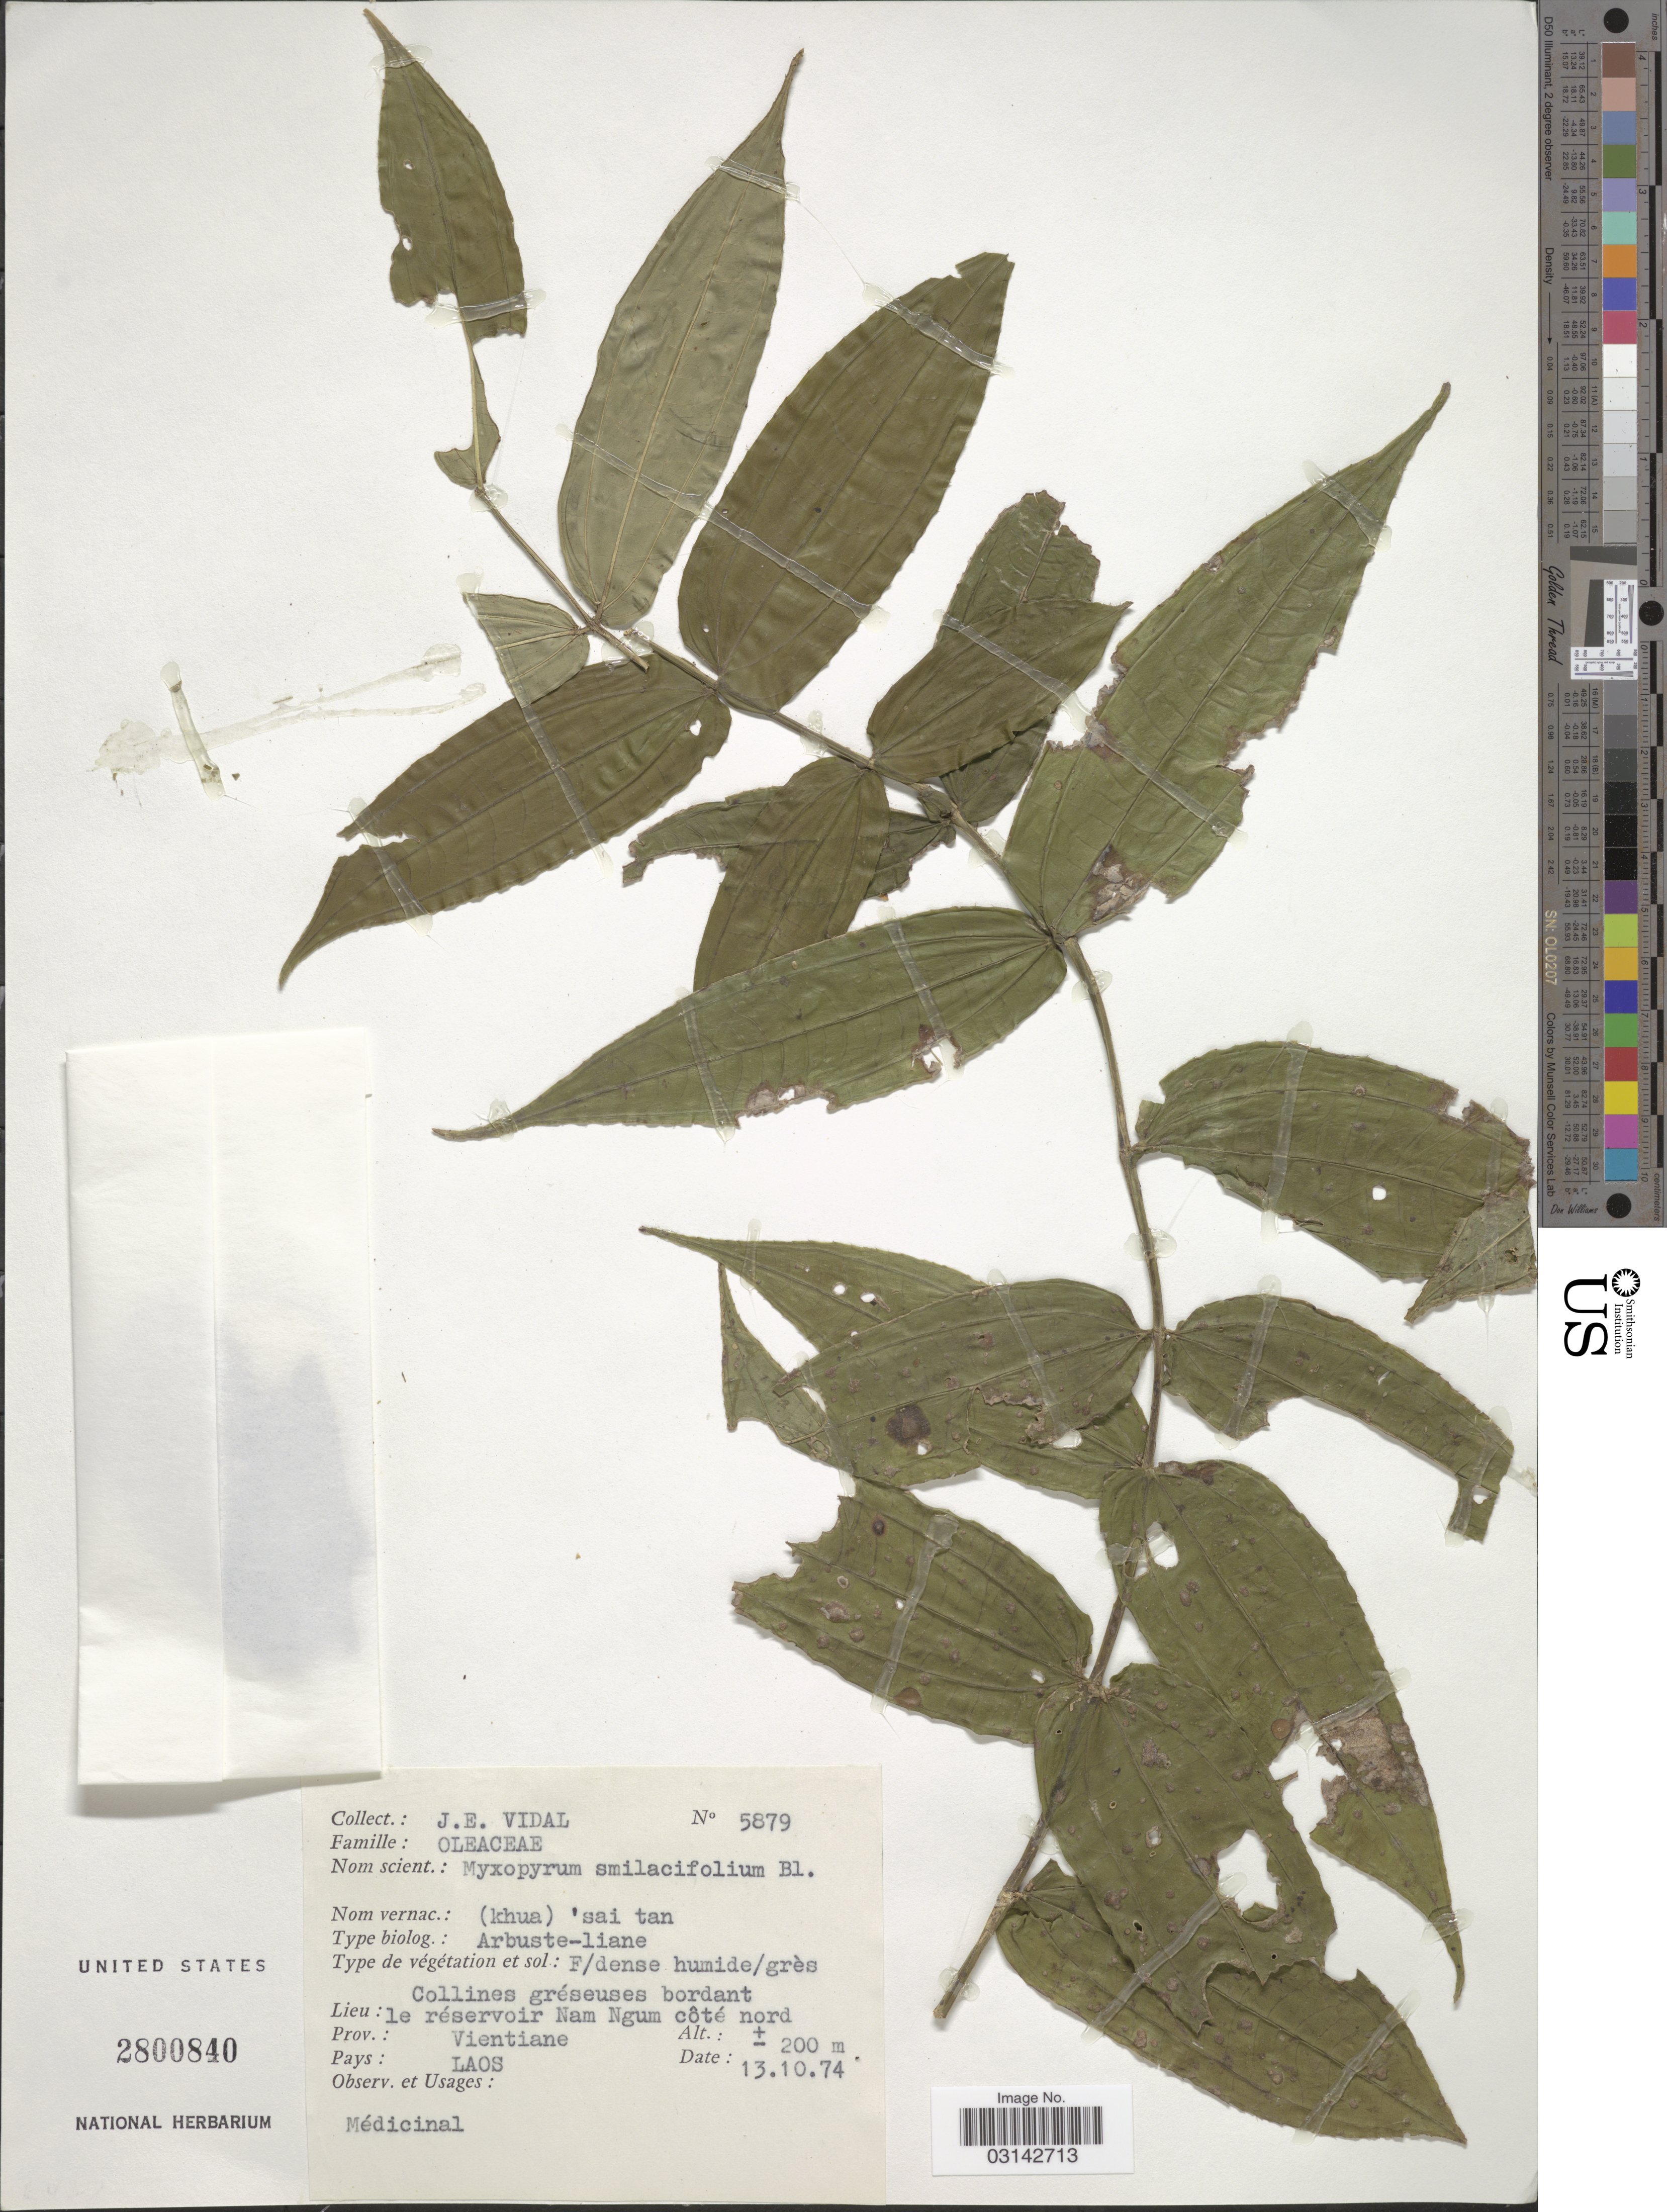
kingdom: Plantae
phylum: Tracheophyta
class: Magnoliopsida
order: Lamiales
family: Oleaceae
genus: Myxopyrum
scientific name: Myxopyrum smilacifolium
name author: Blume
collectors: J. E. Vidal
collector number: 5879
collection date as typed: Transcribed d/m/y: 13/10/74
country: Laos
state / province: Viangchan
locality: Le réservoir Nam Ngum côté nord, Prov.: Vientiane.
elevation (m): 200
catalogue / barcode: US 2800840